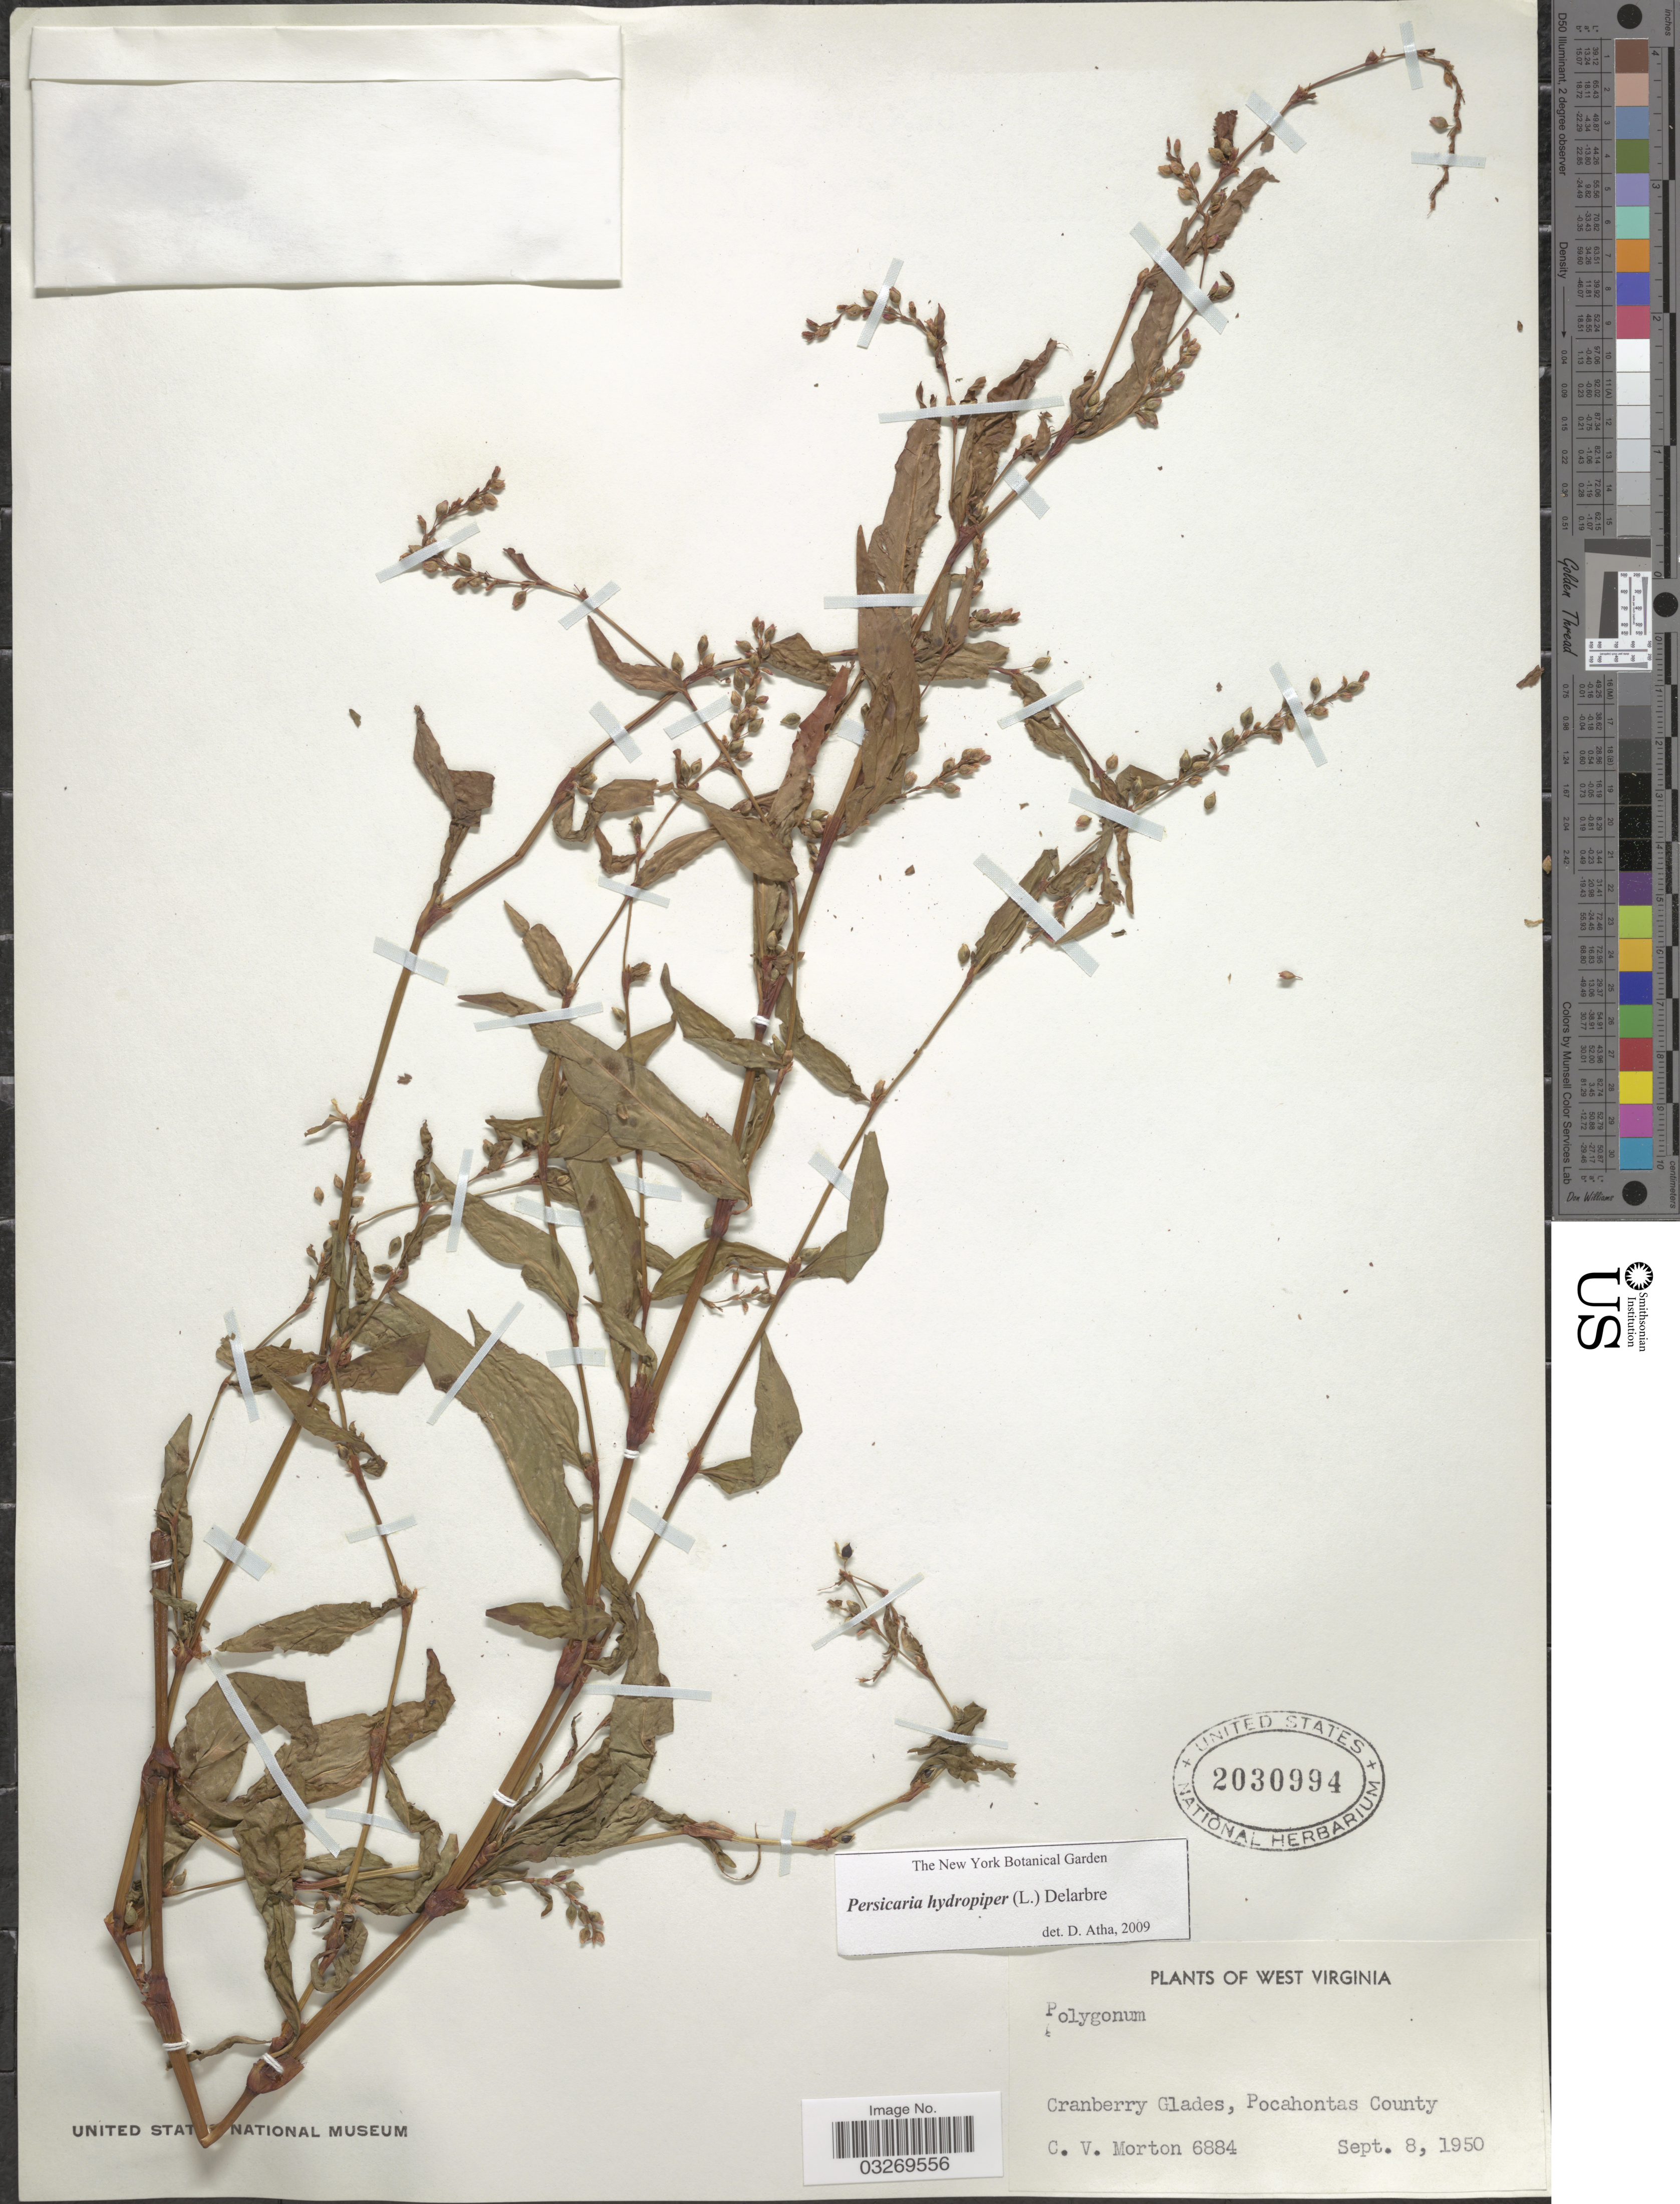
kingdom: Plantae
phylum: Tracheophyta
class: Magnoliopsida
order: Caryophyllales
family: Polygonaceae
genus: Persicaria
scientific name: Persicaria hydropiper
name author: (L.) Delarbre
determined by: Atha, D. E.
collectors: C. V. Morton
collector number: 6884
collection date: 1950-09-08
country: United States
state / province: West Virginia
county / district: Pocahontas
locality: Cranberry Glades, Pocahontas County.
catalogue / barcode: US 2030994